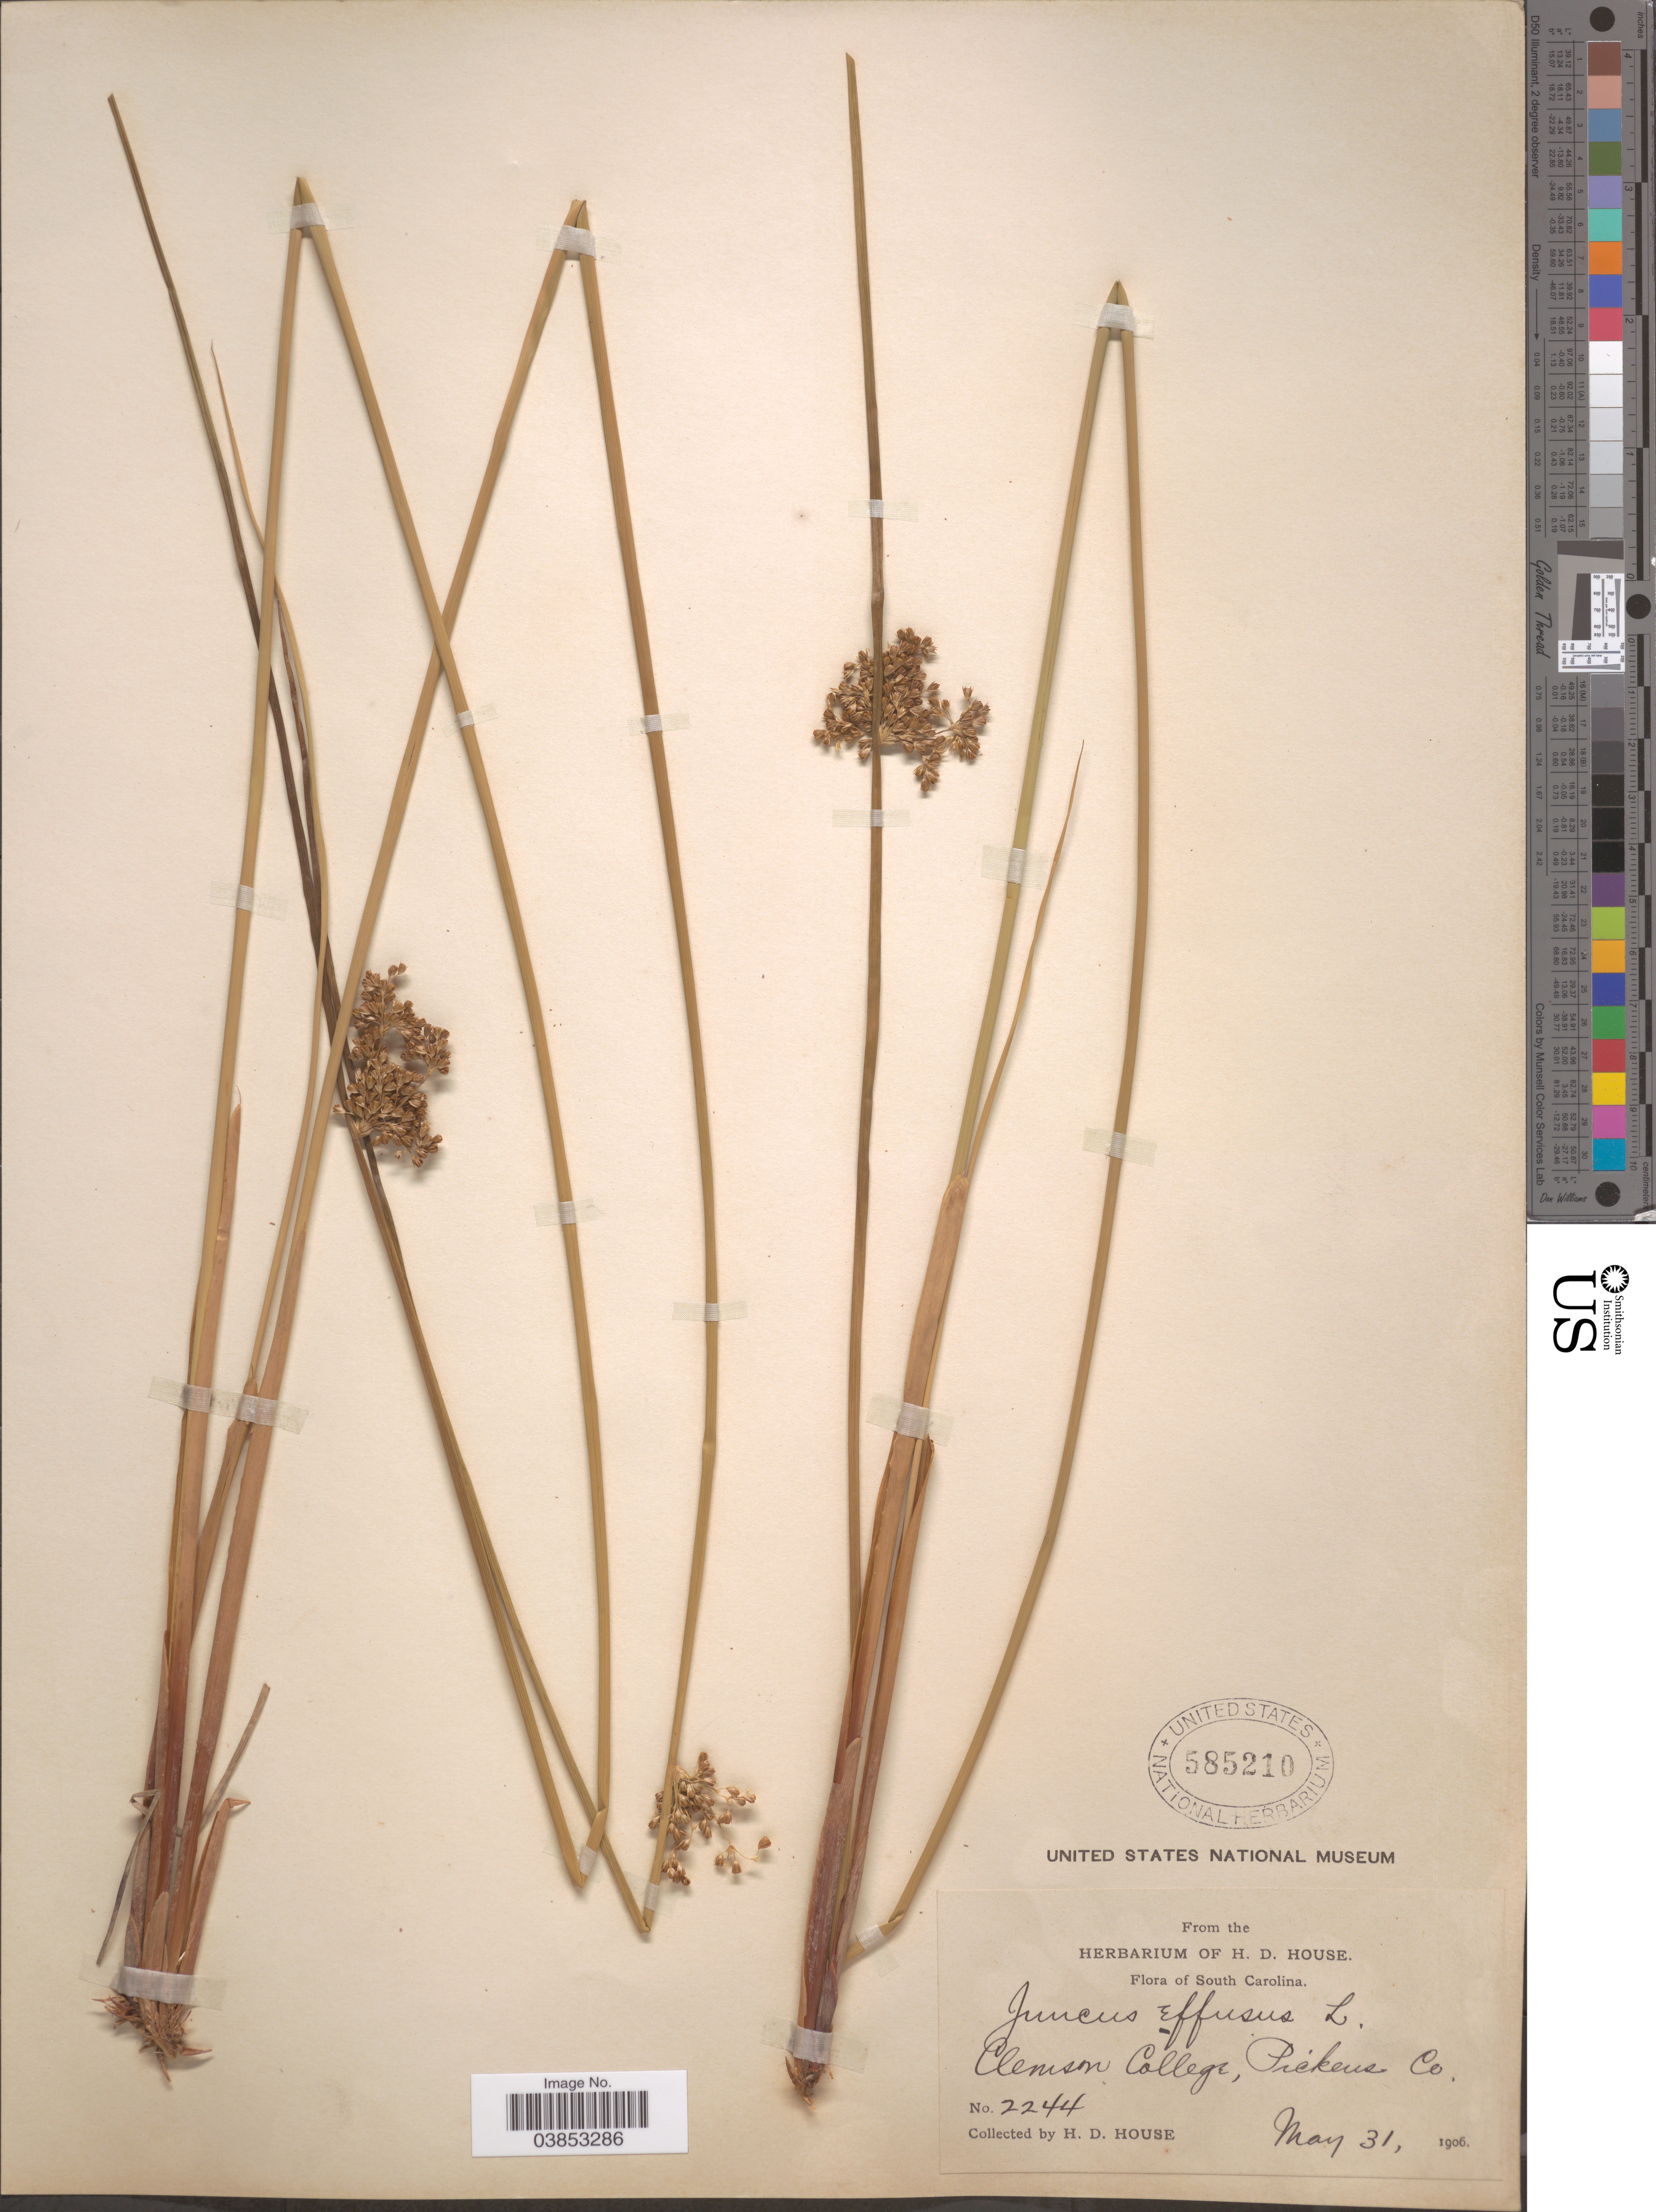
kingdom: Plantae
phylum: Tracheophyta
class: Liliopsida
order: Poales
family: Juncaceae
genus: Juncus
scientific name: Juncus effusus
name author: L.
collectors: H. D. House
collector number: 2244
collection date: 1906-05-31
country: United States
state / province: South Carolina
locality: Clemson College, Pickens Co.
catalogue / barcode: US 585210